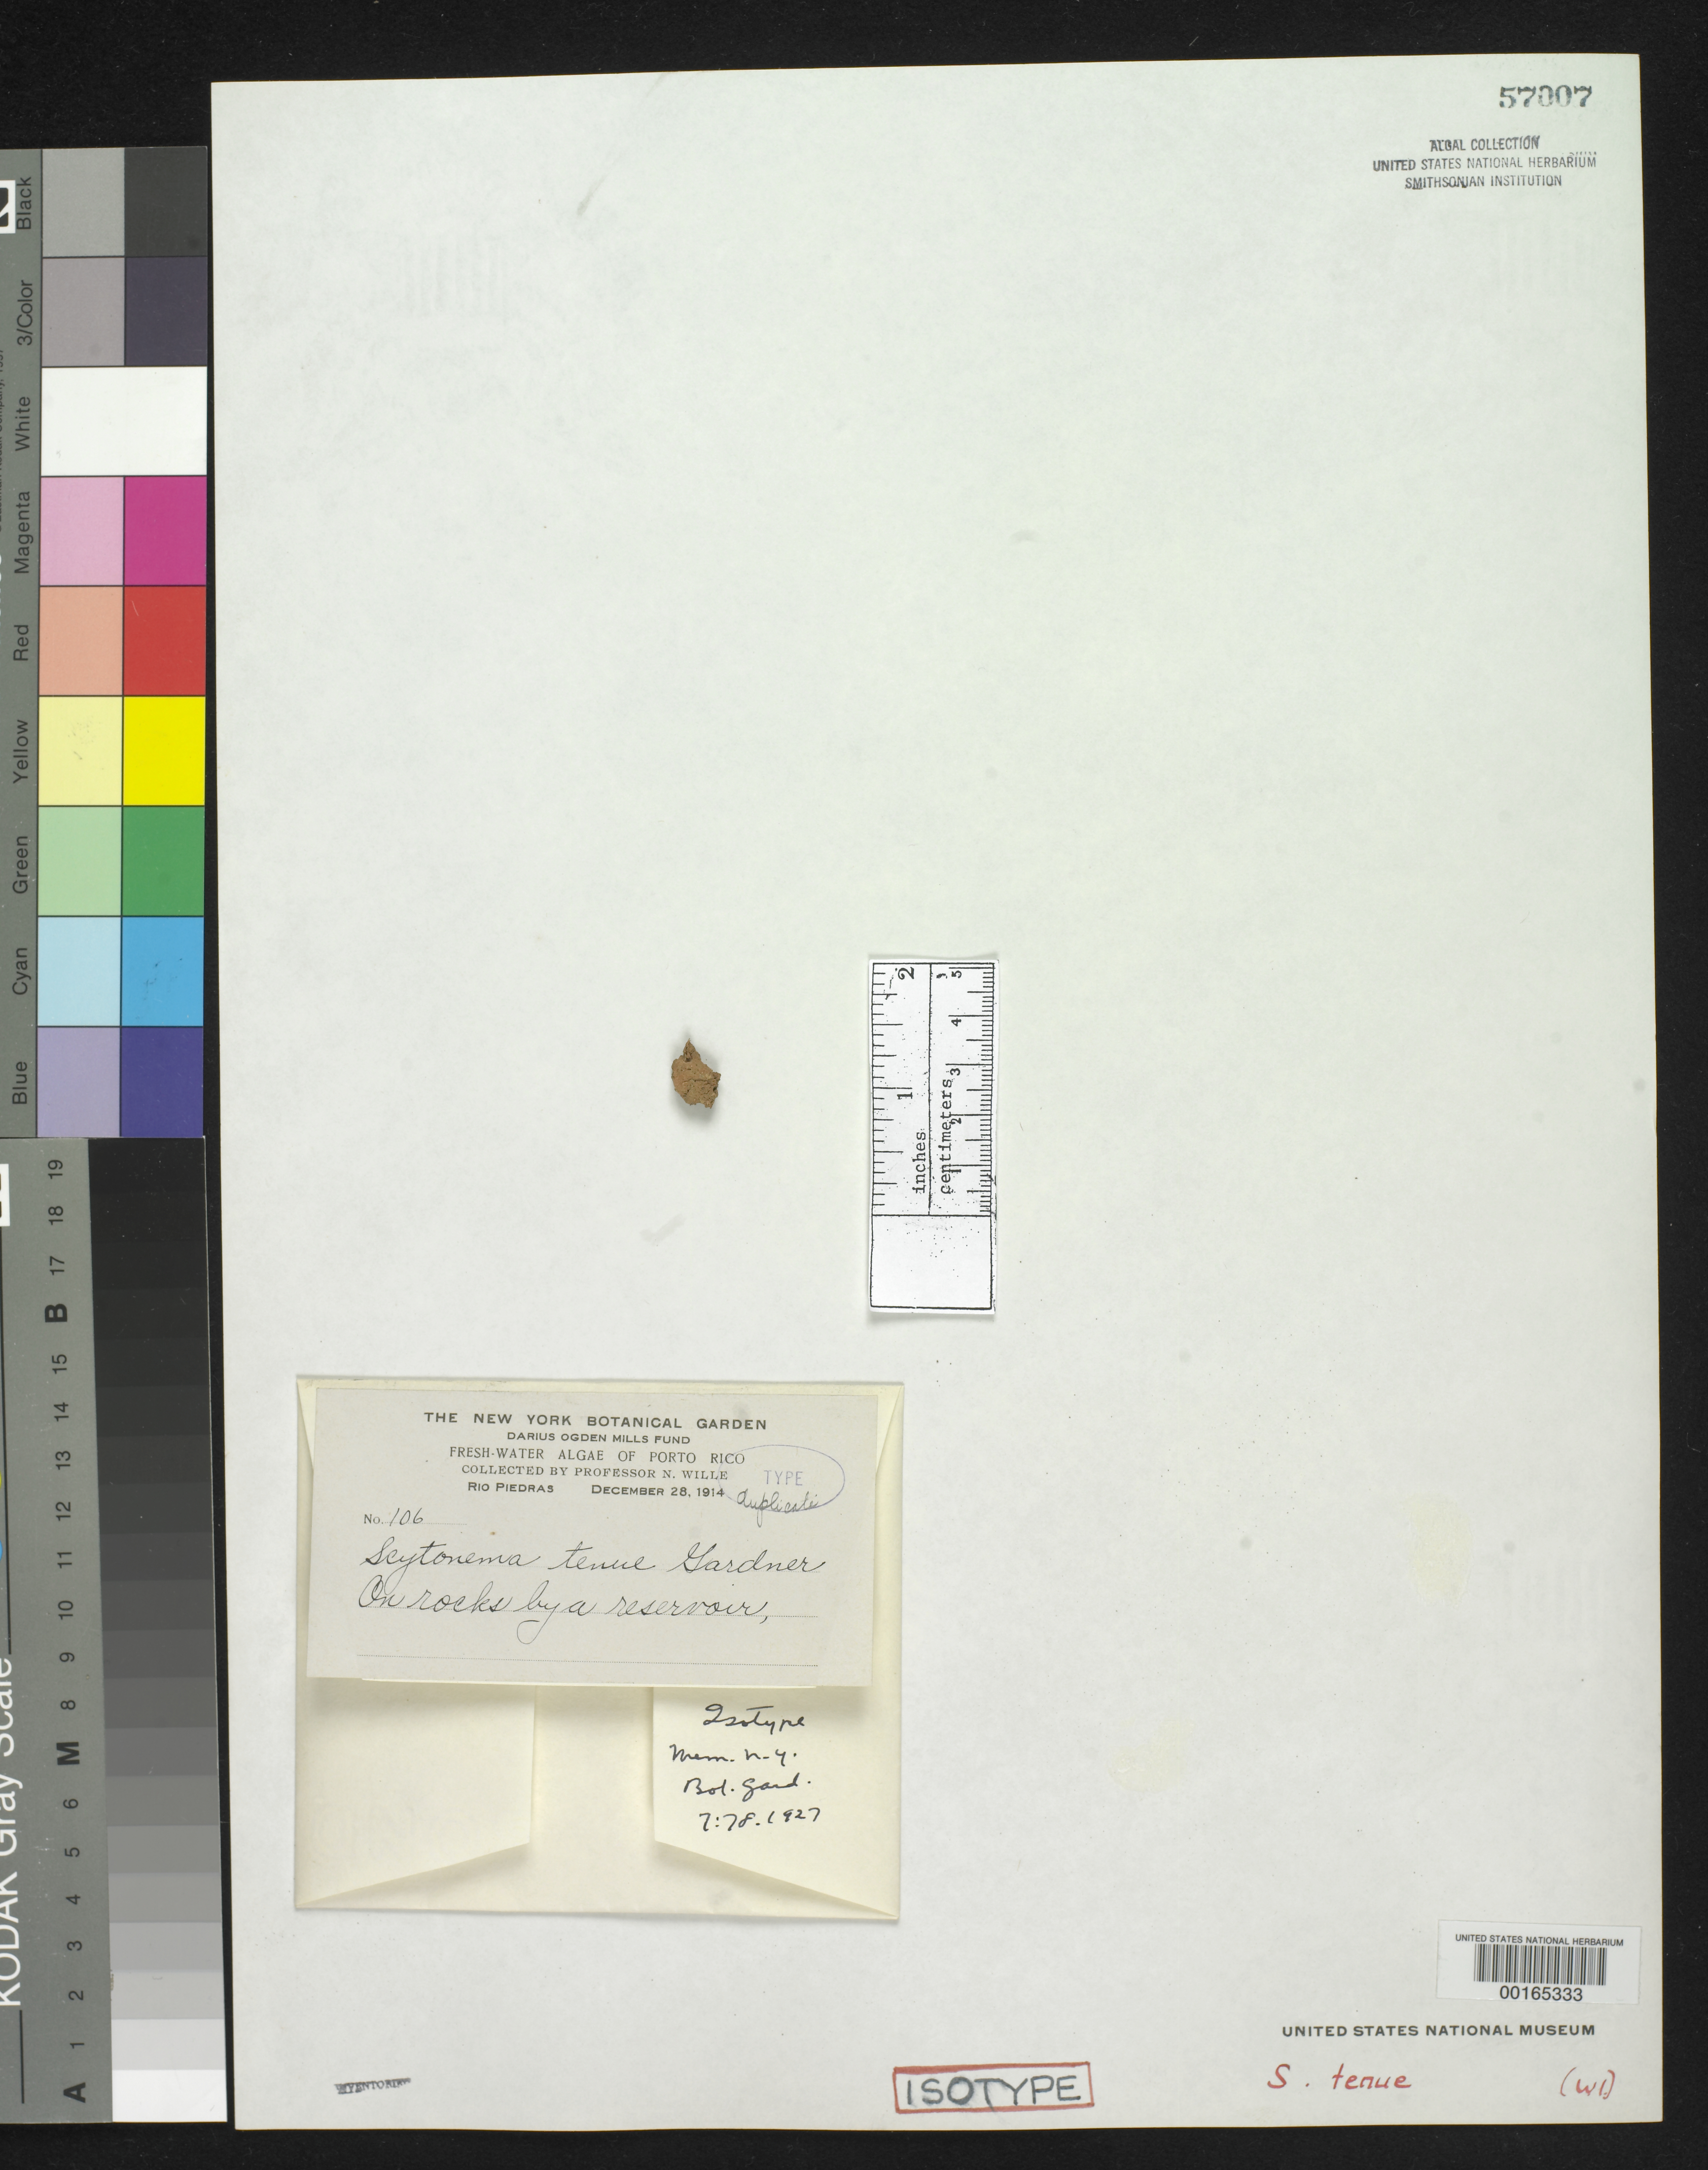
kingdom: Bacteria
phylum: Cyanobacteria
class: Cyanobacteriia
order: Cyanobacteriales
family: Scytonemataceae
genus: Scytonema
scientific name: Scytonema tenue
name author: N.L. Gardner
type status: Isotype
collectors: N. Wille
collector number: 106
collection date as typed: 28 Dec 1914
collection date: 1914-12-28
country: Puerto Rico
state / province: San Juan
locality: Near Rio Piedras reservoir.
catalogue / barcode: US 57007